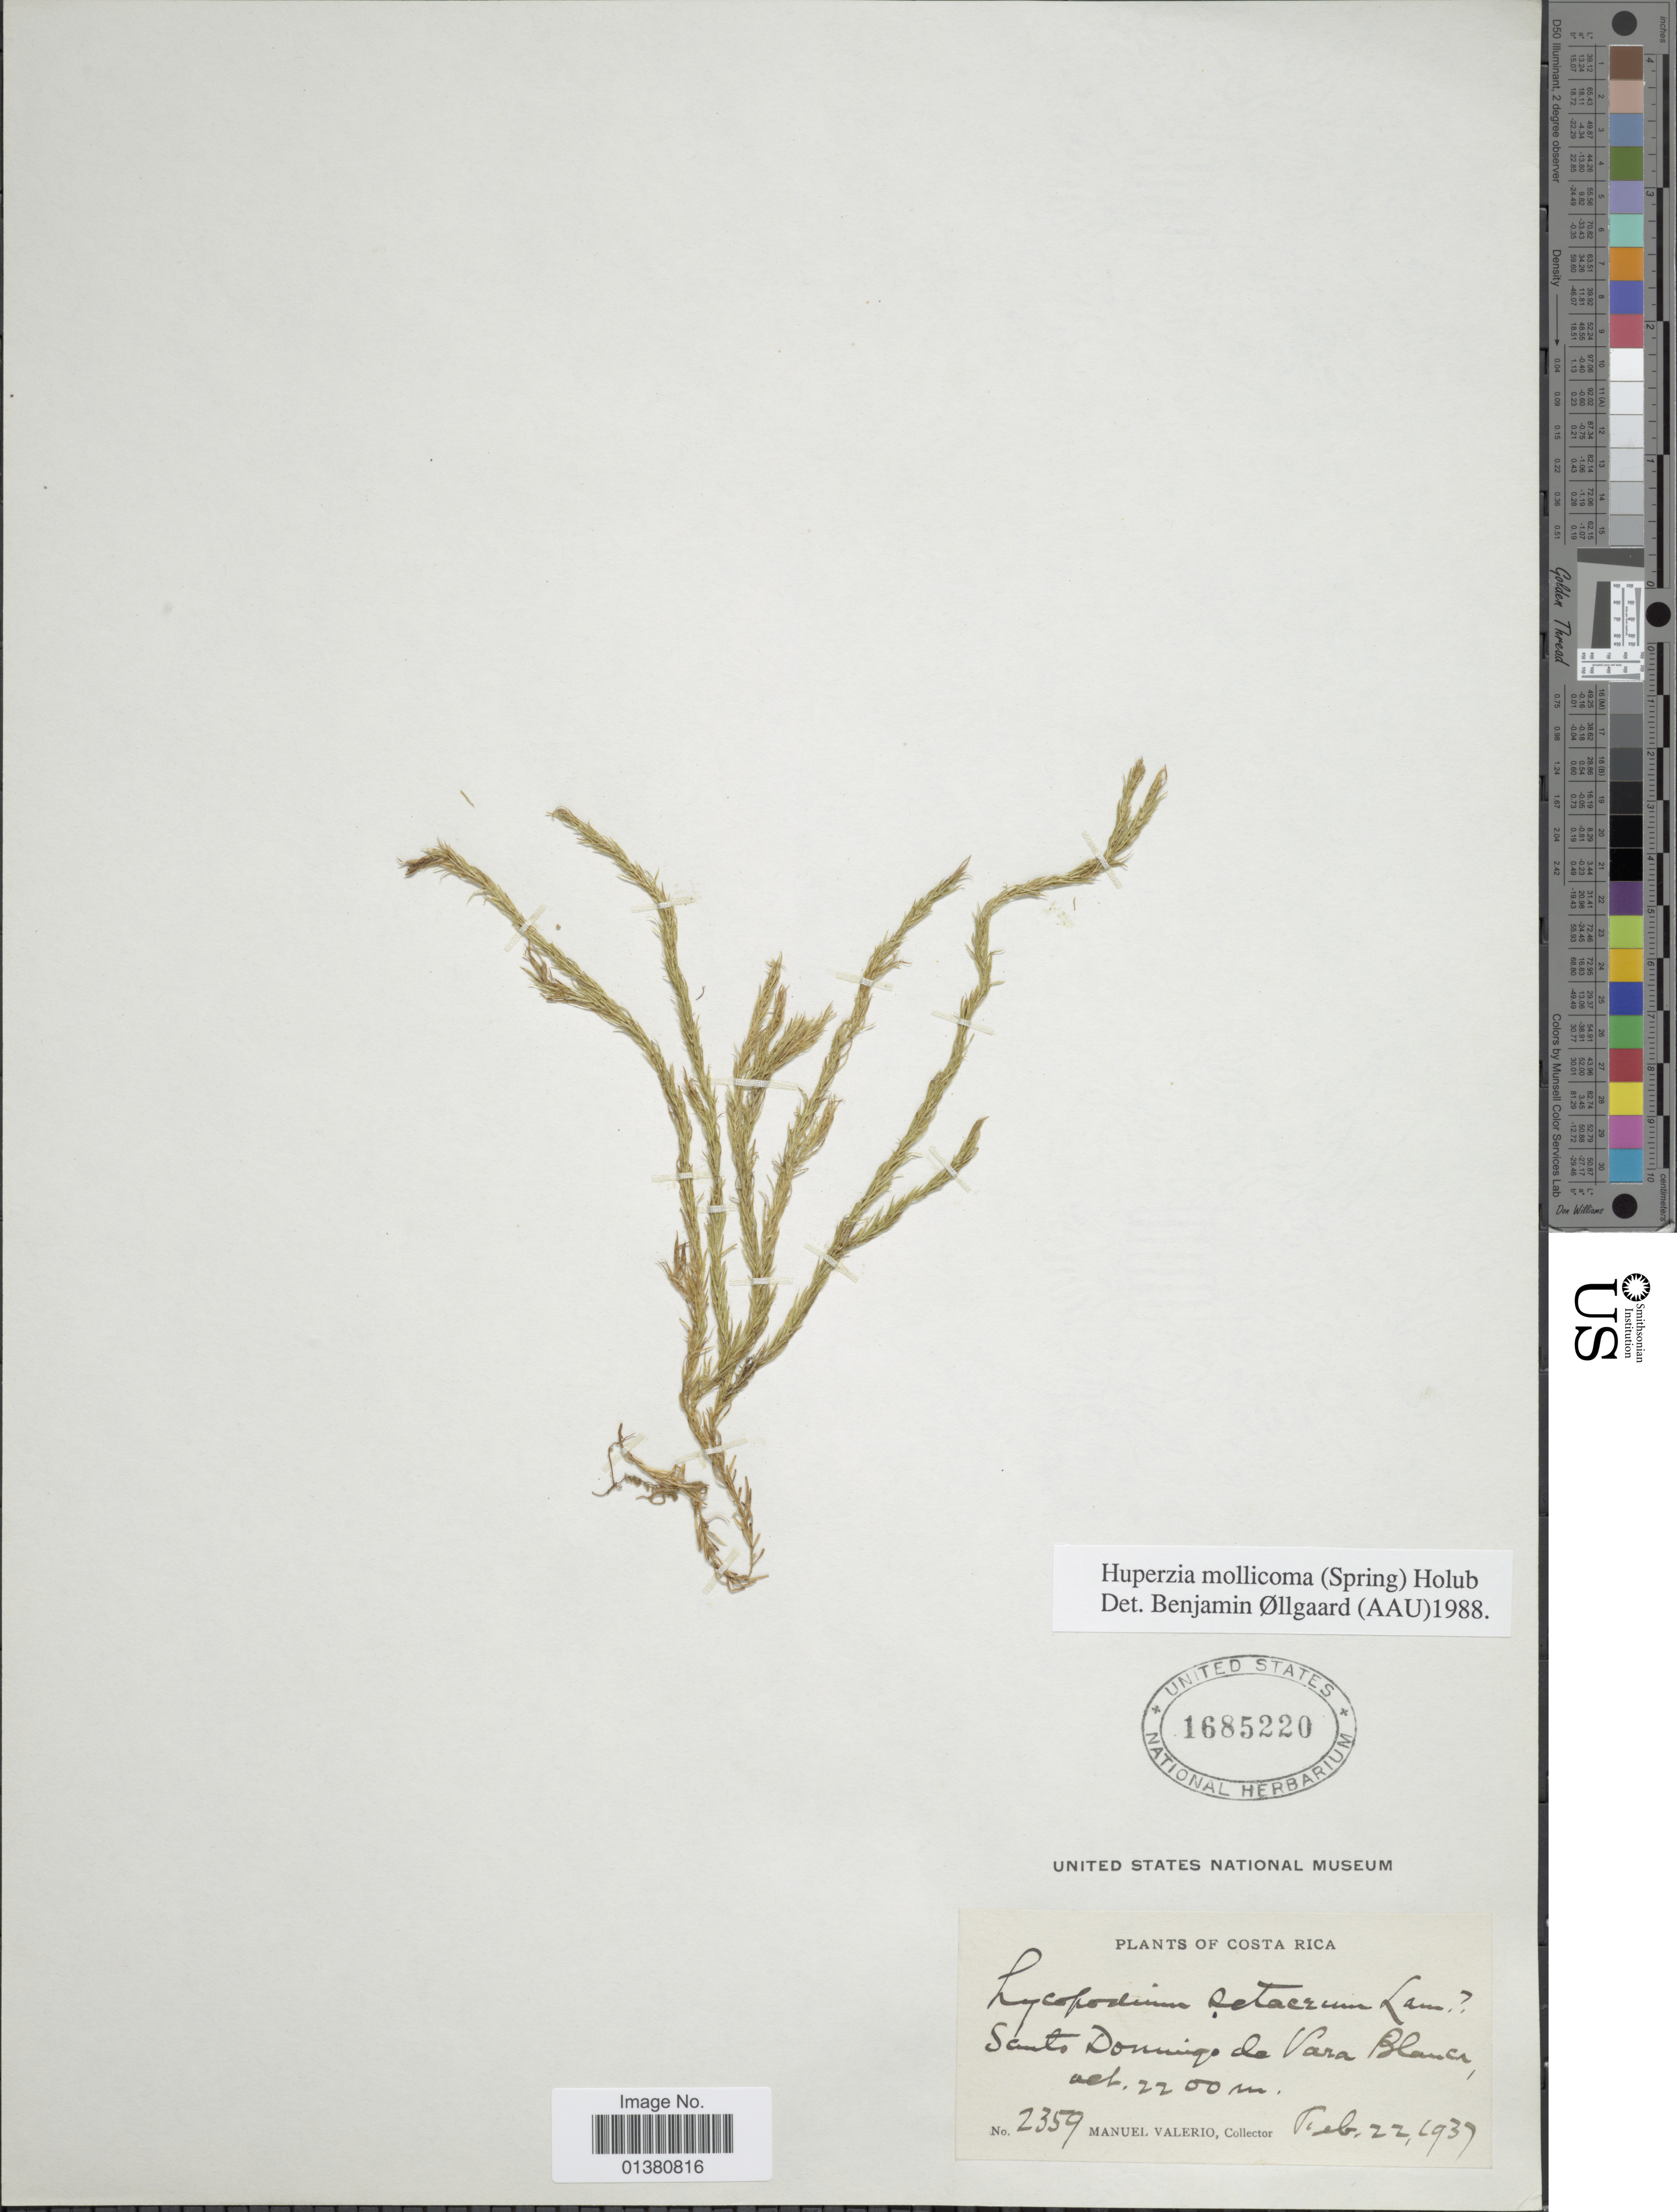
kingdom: Plantae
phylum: Tracheophyta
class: Lycopodiopsida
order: Lycopodiales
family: Lycopodiaceae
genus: Phlegmariurus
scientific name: Phlegmariurus mollicomus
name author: (Spring) B. Øllg.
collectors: M. Valerio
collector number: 2359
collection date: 1937-02-22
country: Costa Rica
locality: Santo Domingo de Vara Blanca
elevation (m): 2200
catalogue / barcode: US 1685220